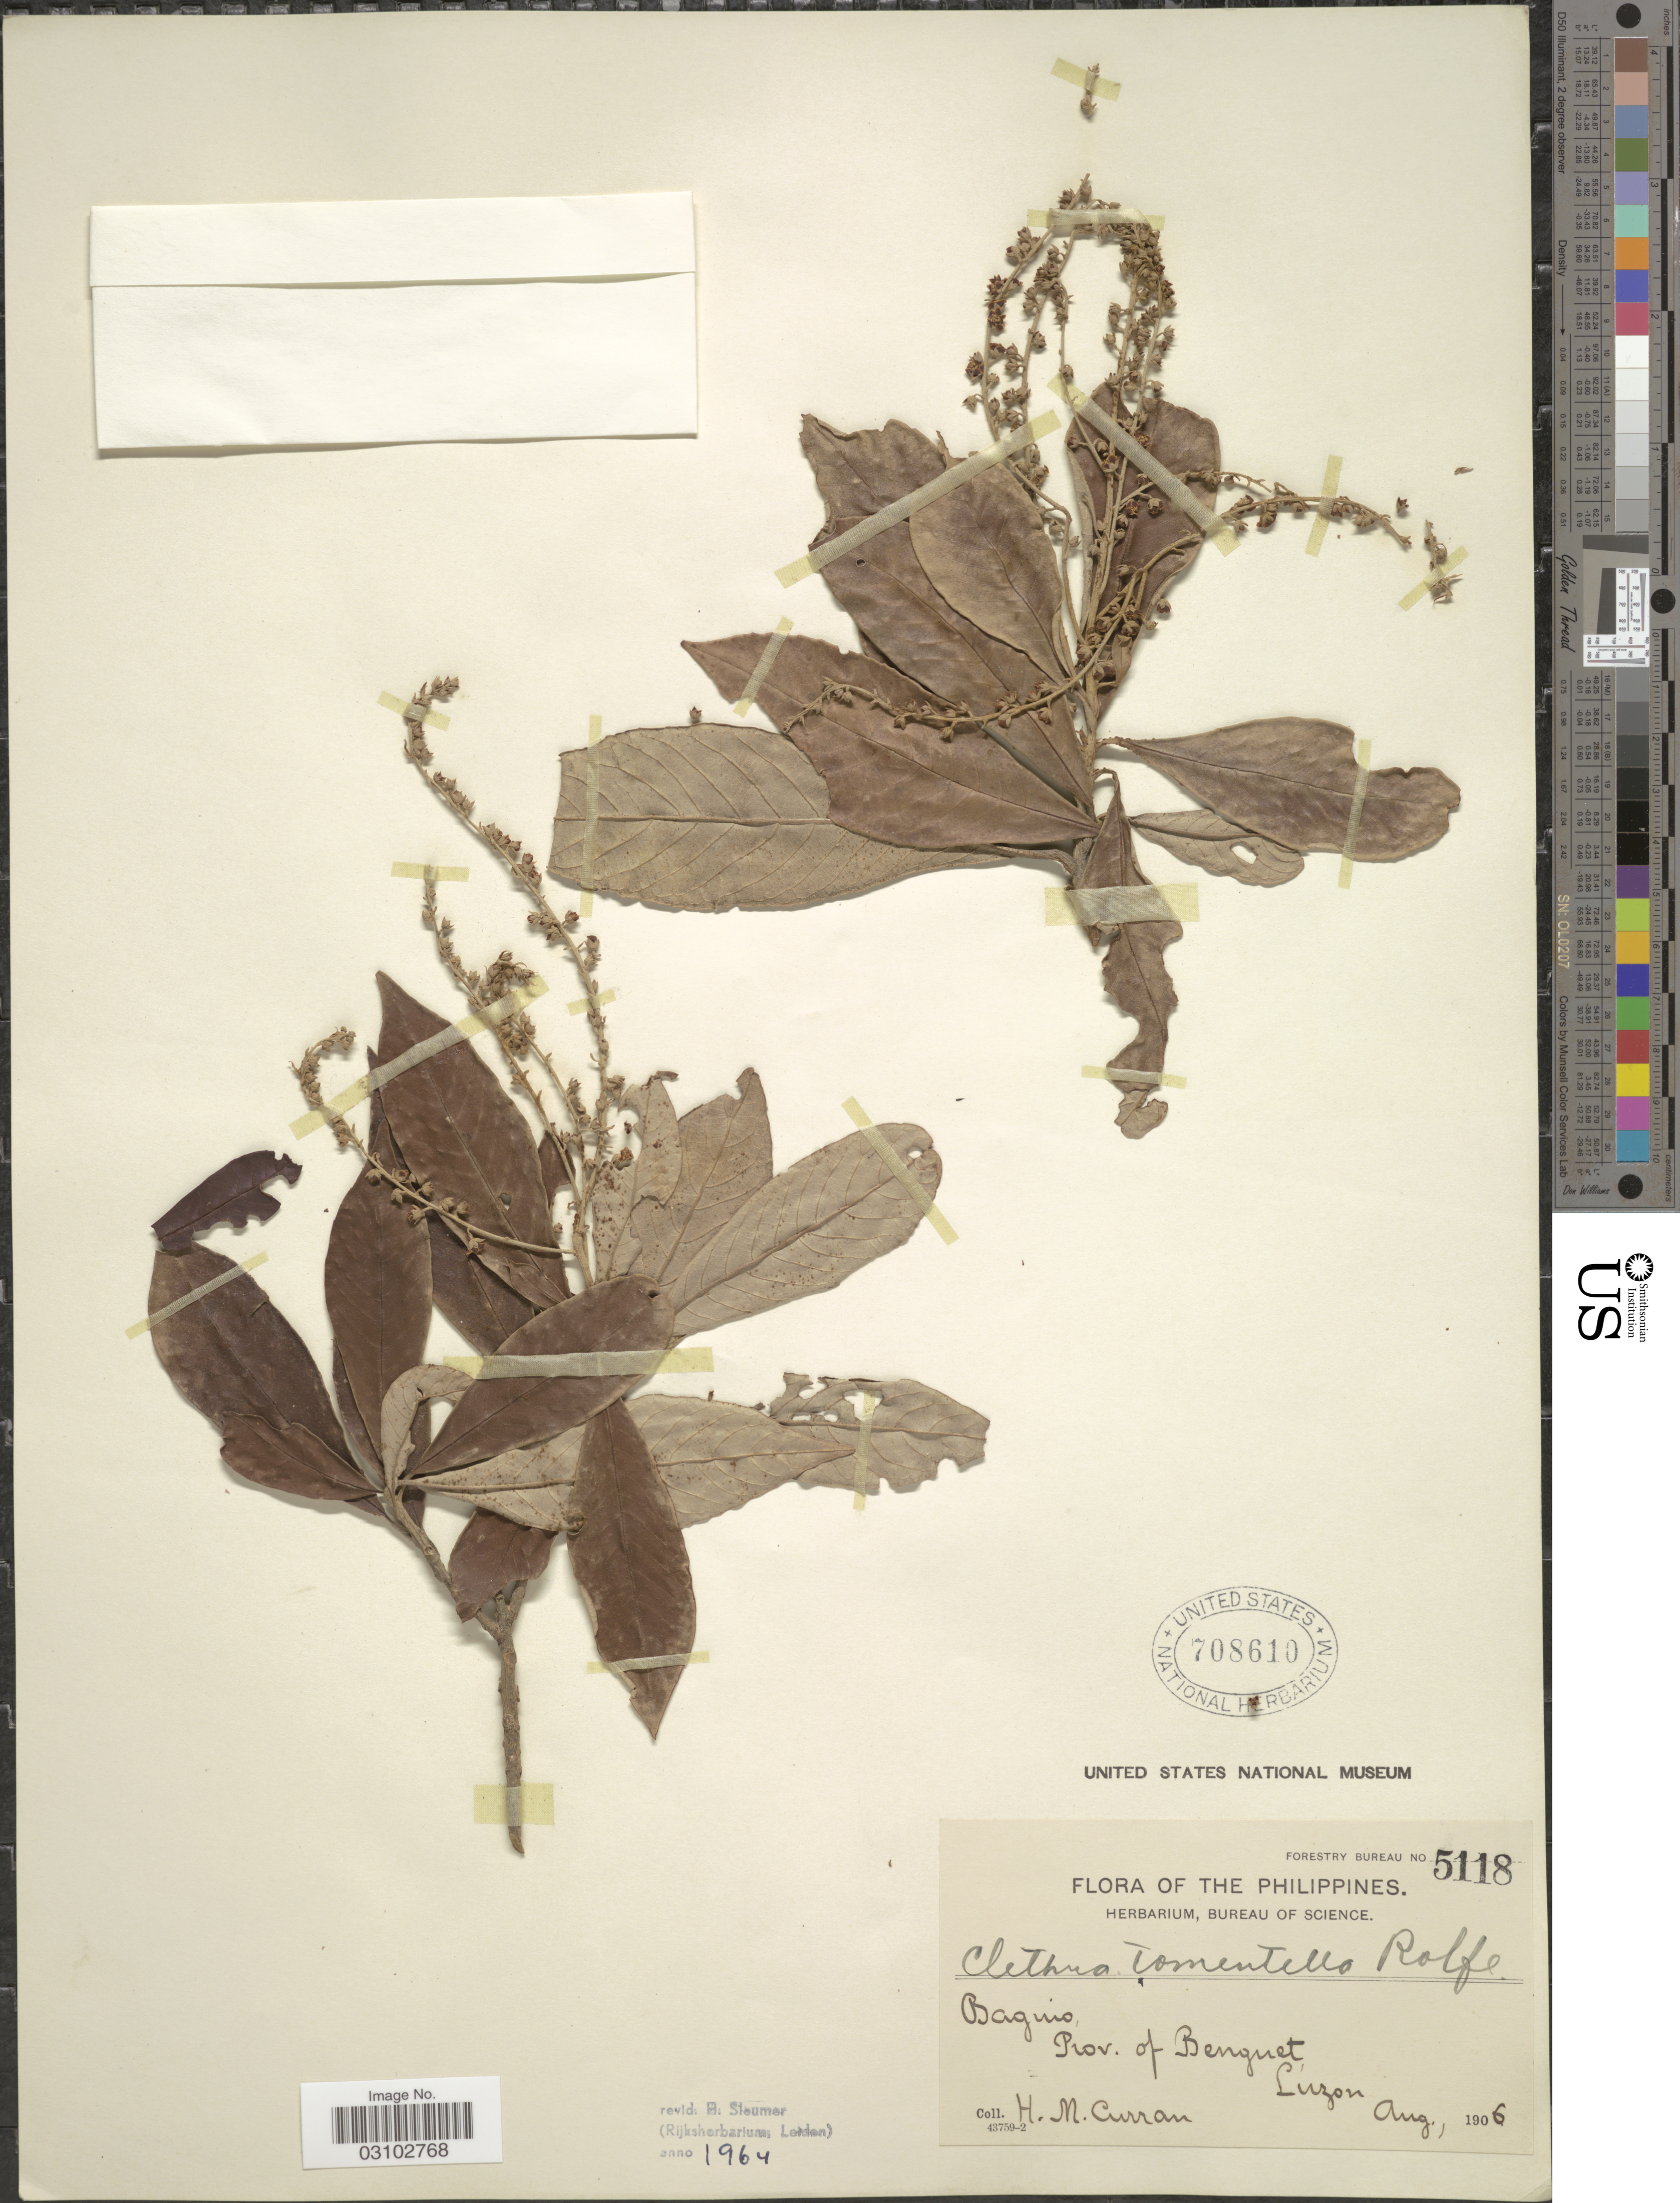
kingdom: Plantae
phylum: Tracheophyta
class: Magnoliopsida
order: Ericales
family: Clethraceae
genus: Clethra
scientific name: Clethra tomentella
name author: Rolfe ex Dunn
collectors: H. M. Curran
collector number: Forestry Bureau 5118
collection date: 1906-08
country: Philippines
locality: Baguio, Prov. of Benguet, Luzon.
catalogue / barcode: US 708610